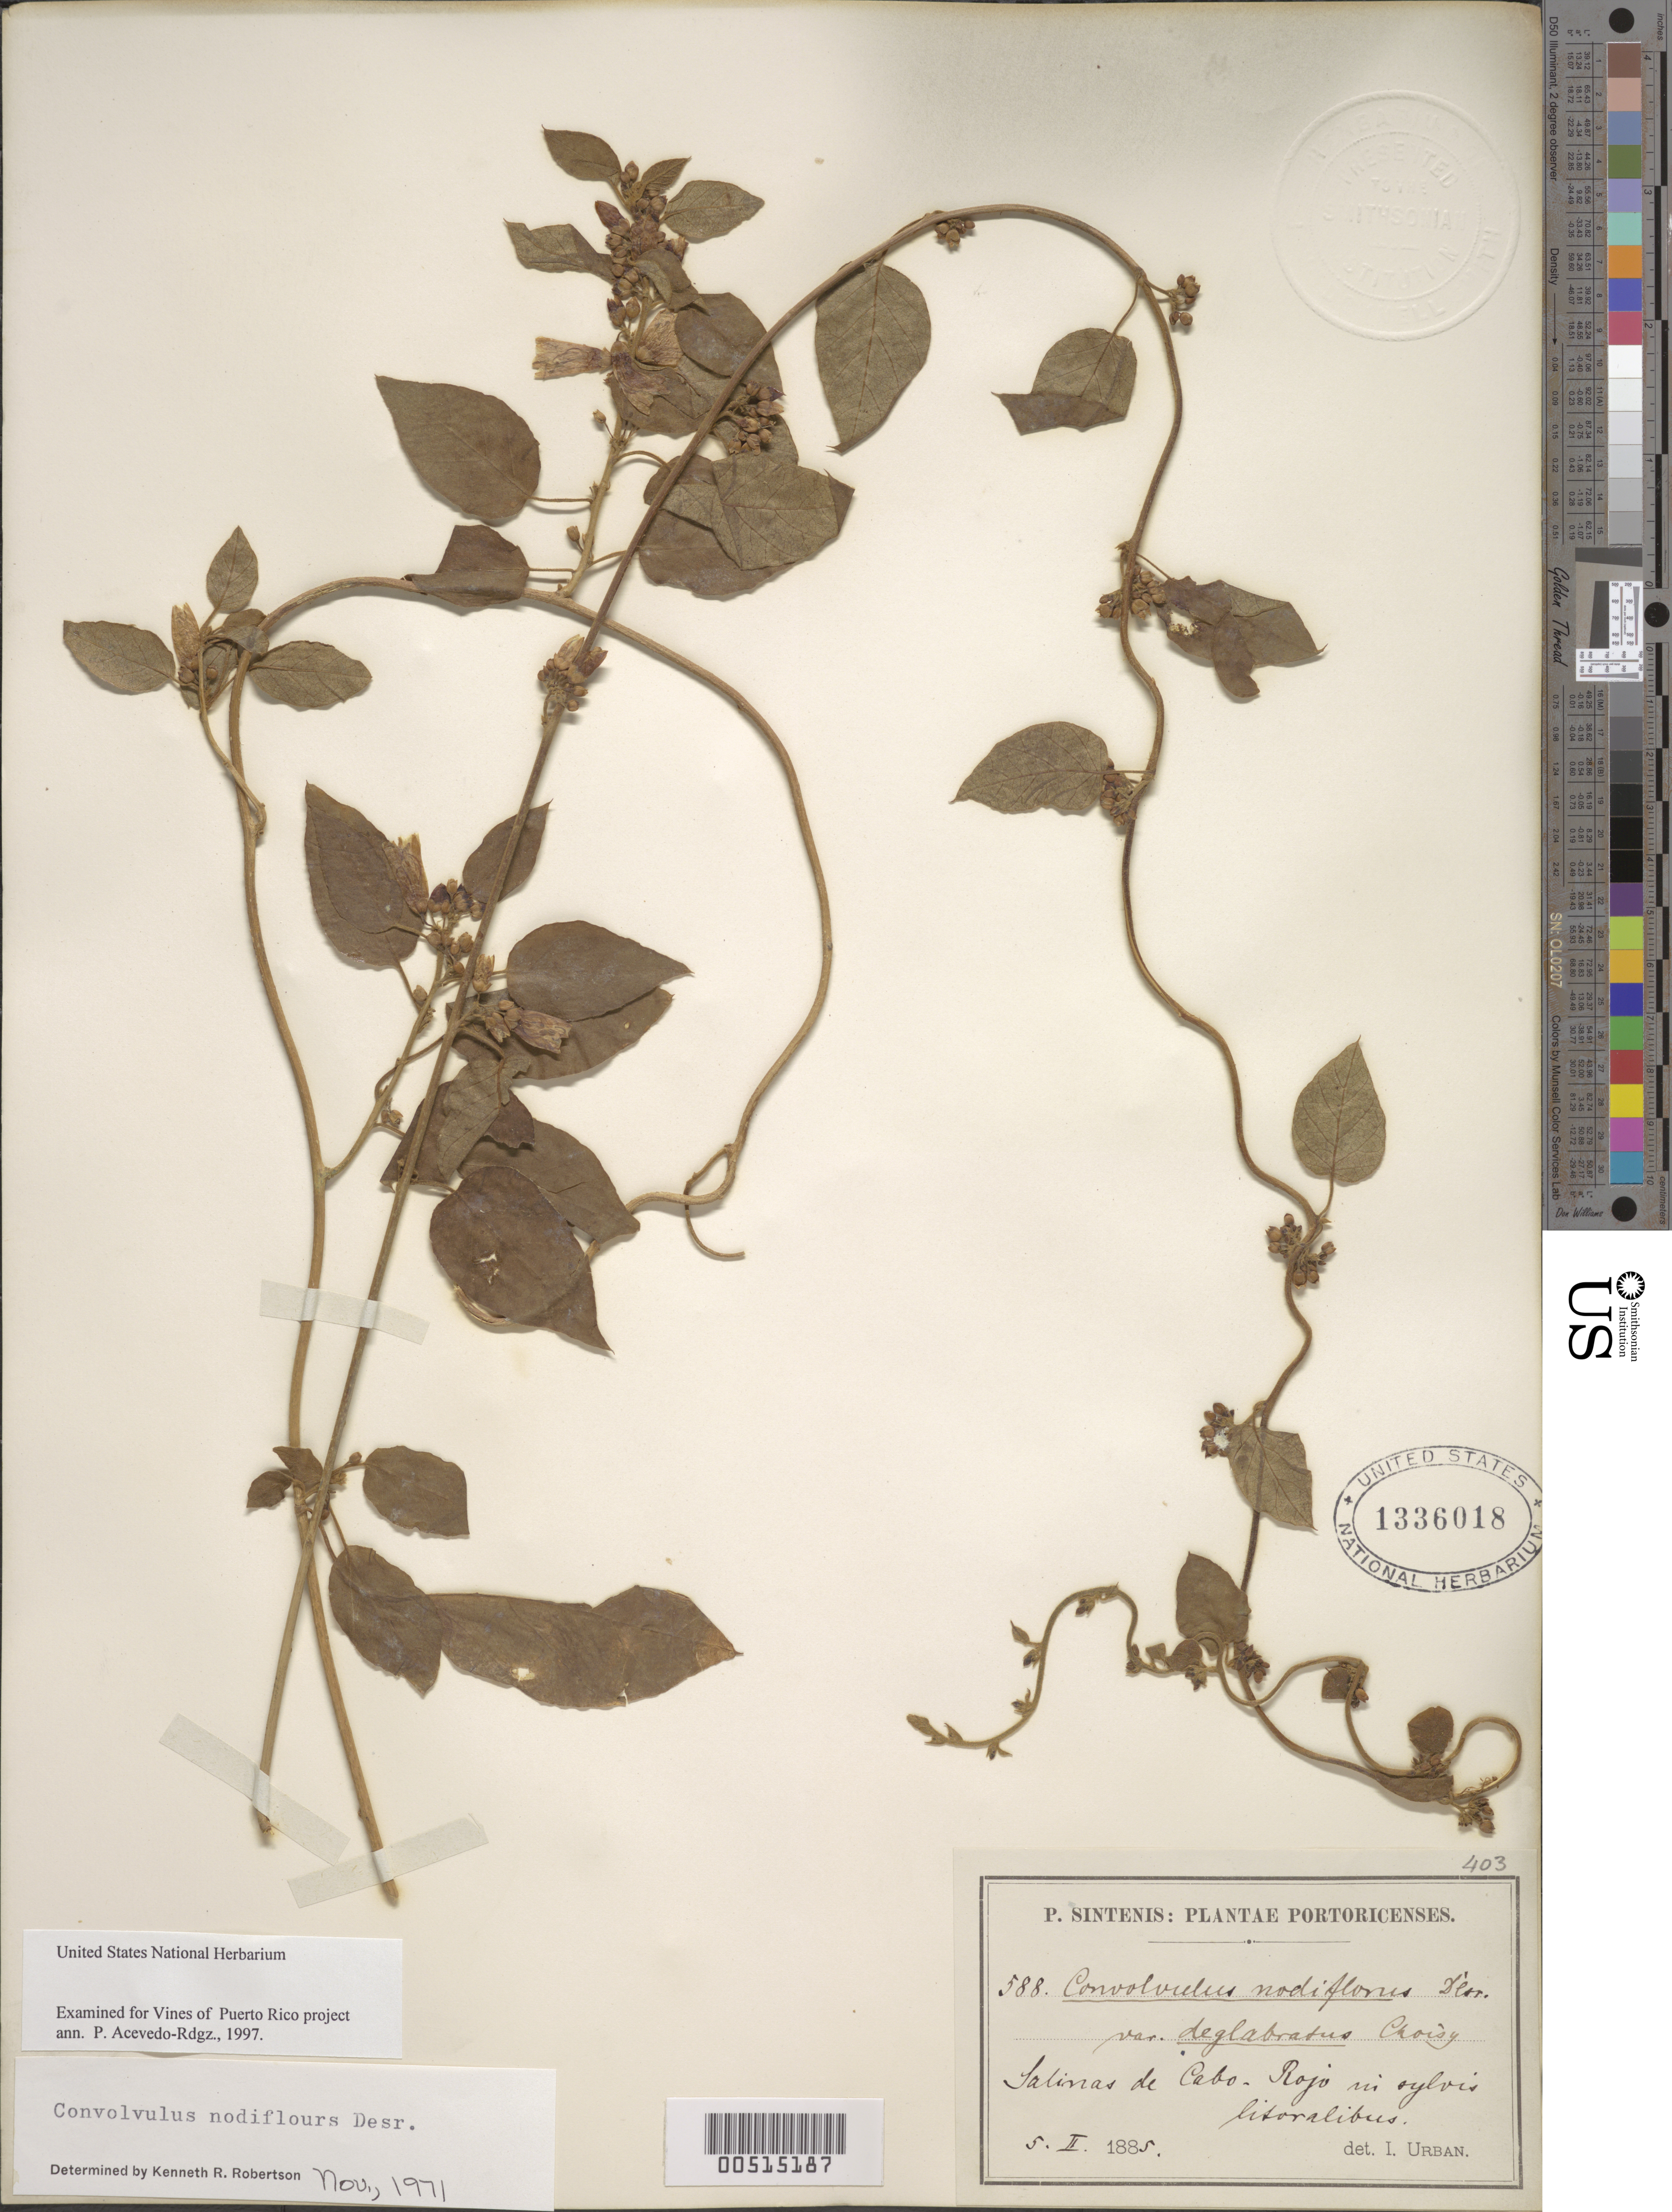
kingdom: Plantae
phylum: Tracheophyta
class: Magnoliopsida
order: Solanales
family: Convolvulaceae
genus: Convolvulus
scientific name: Convolvulus nodiflorus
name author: Desr.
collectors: P. Sintenis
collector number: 588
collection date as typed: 04 Feb 1885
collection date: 1885-02-04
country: Puerto Rico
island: Greater Antilles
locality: Salinas de Cabo Rojo. In sylvis litoralibus.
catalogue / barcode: US 1336018